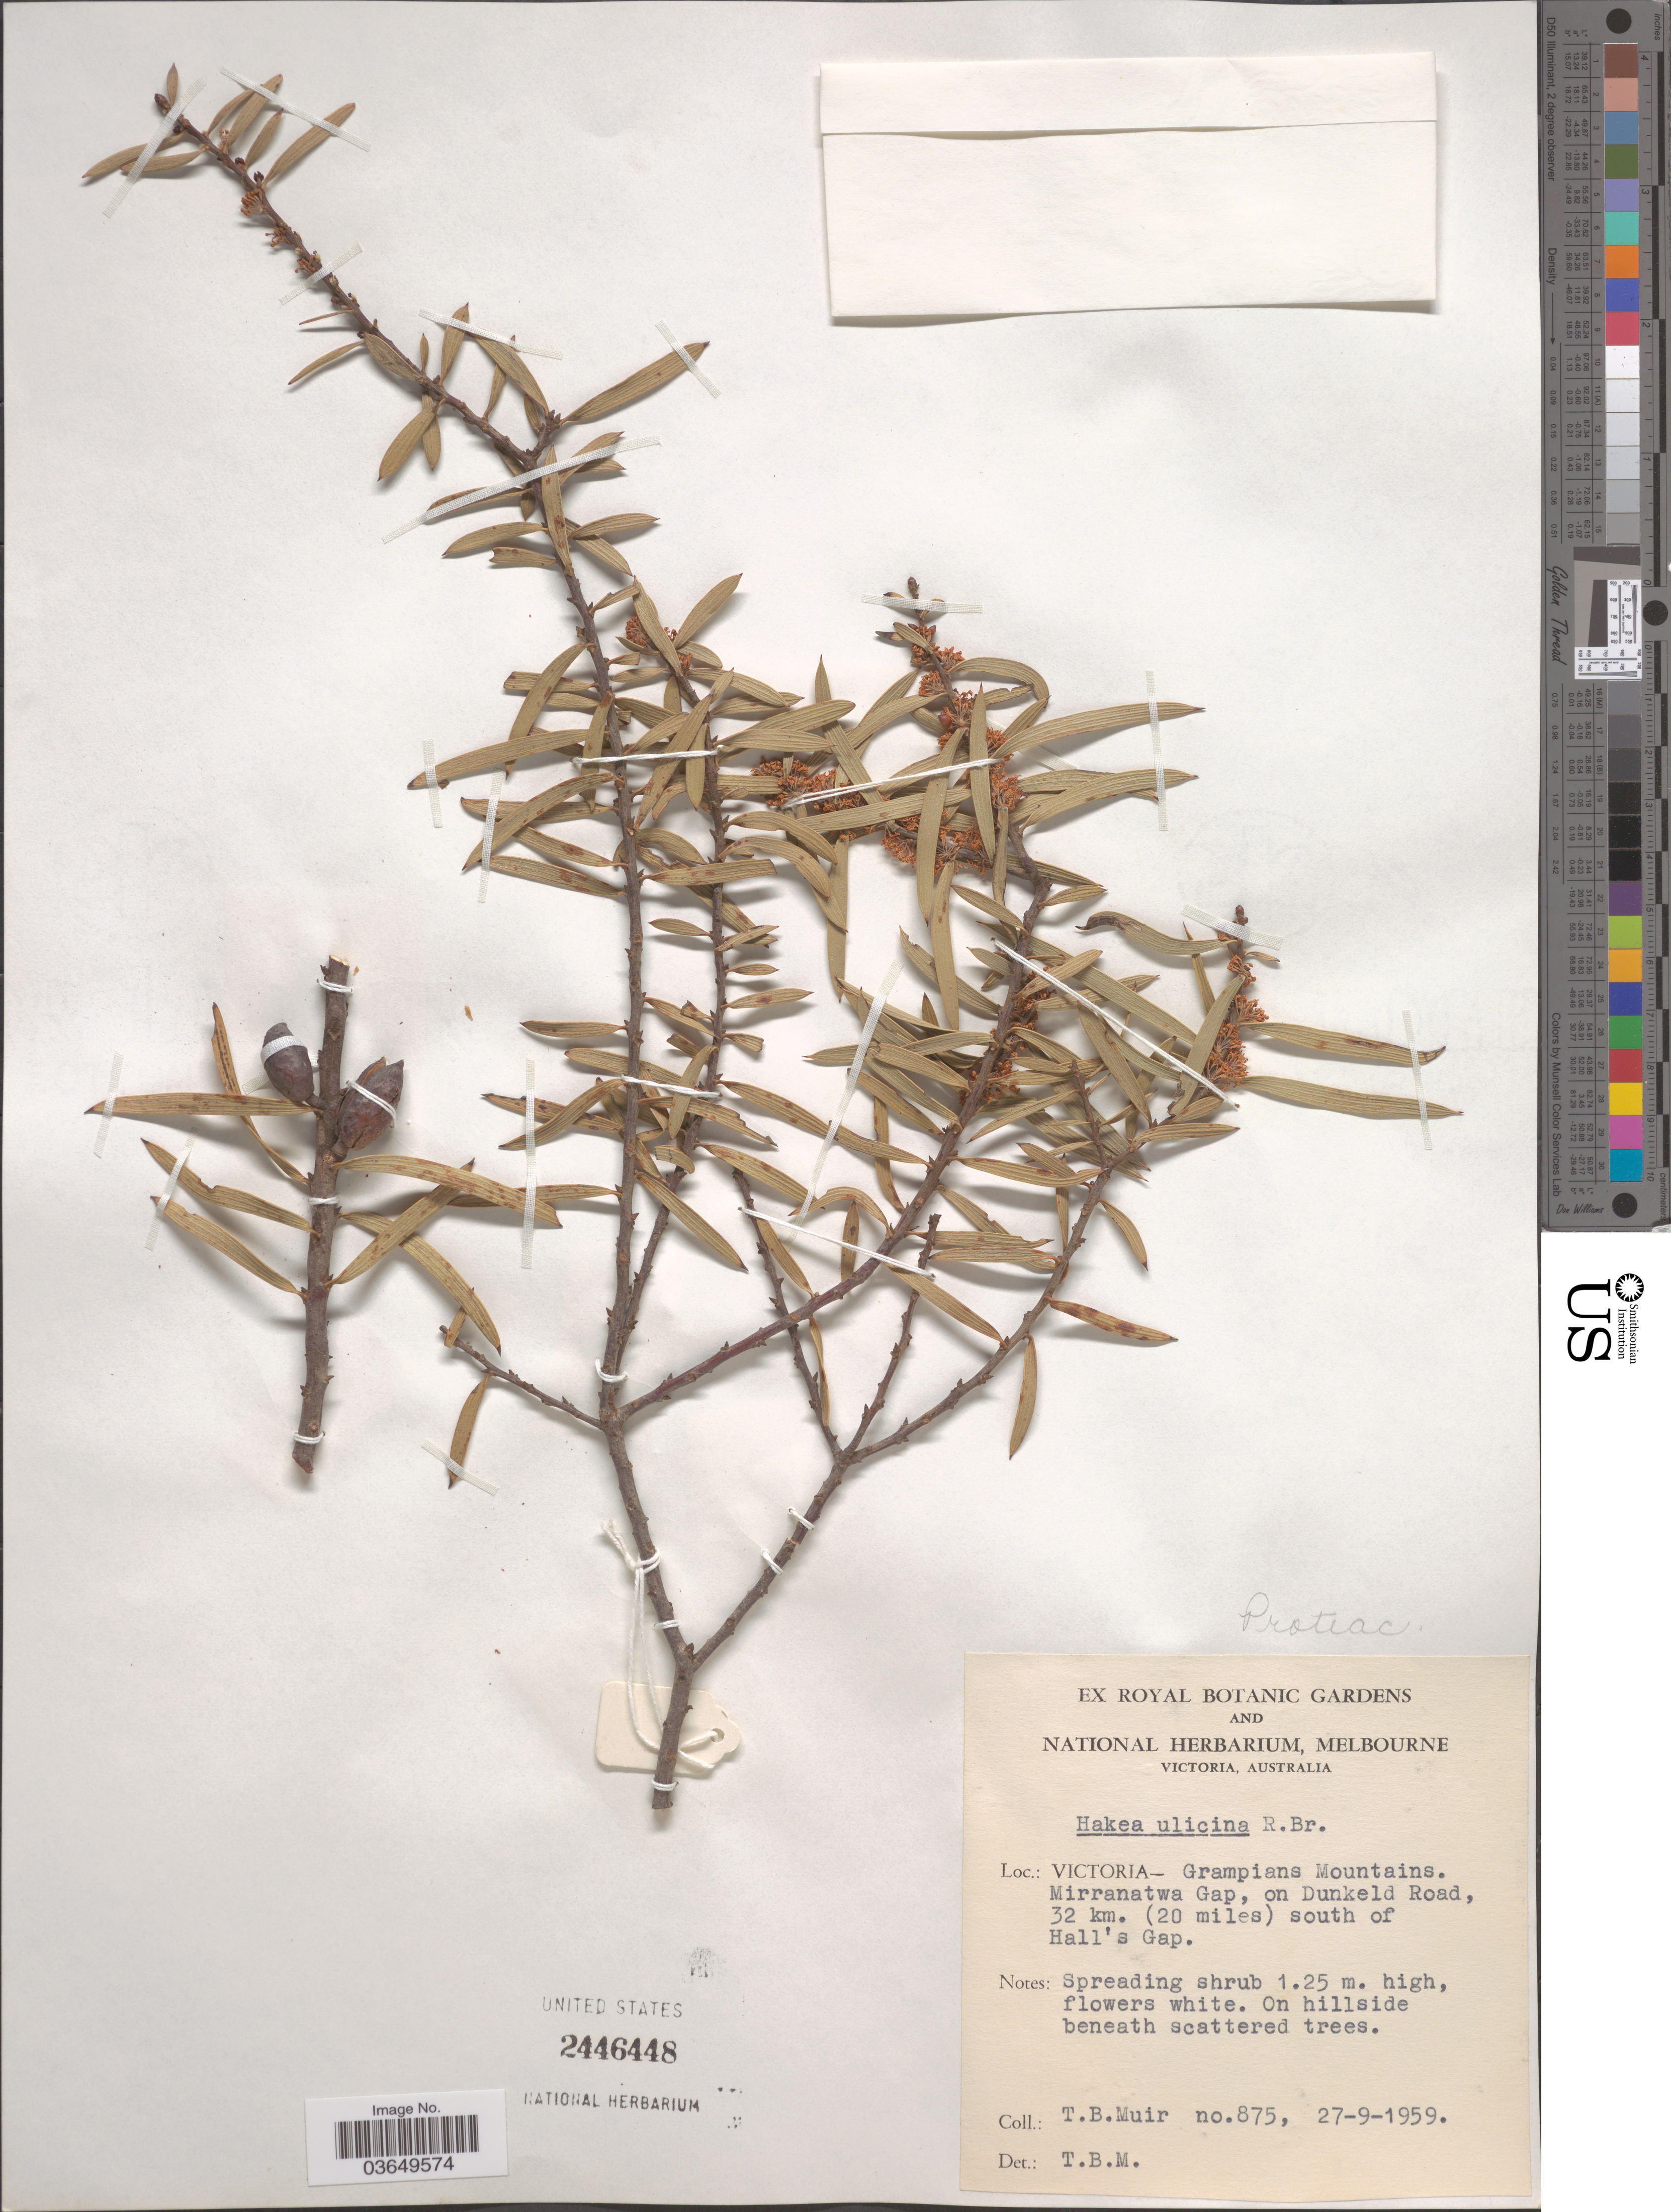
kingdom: Plantae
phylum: Tracheophyta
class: Magnoliopsida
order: Proteales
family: Proteaceae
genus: Hakea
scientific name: Hakea ulicina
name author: R. Br.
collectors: T. Muir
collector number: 875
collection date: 1959-09-27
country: Australia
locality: Victoria - Grampians Mountains. Mirranatwa Gap, on Dunkeld Road, 32 km. (20 miles) south of Hall's Gap.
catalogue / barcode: US 2446448